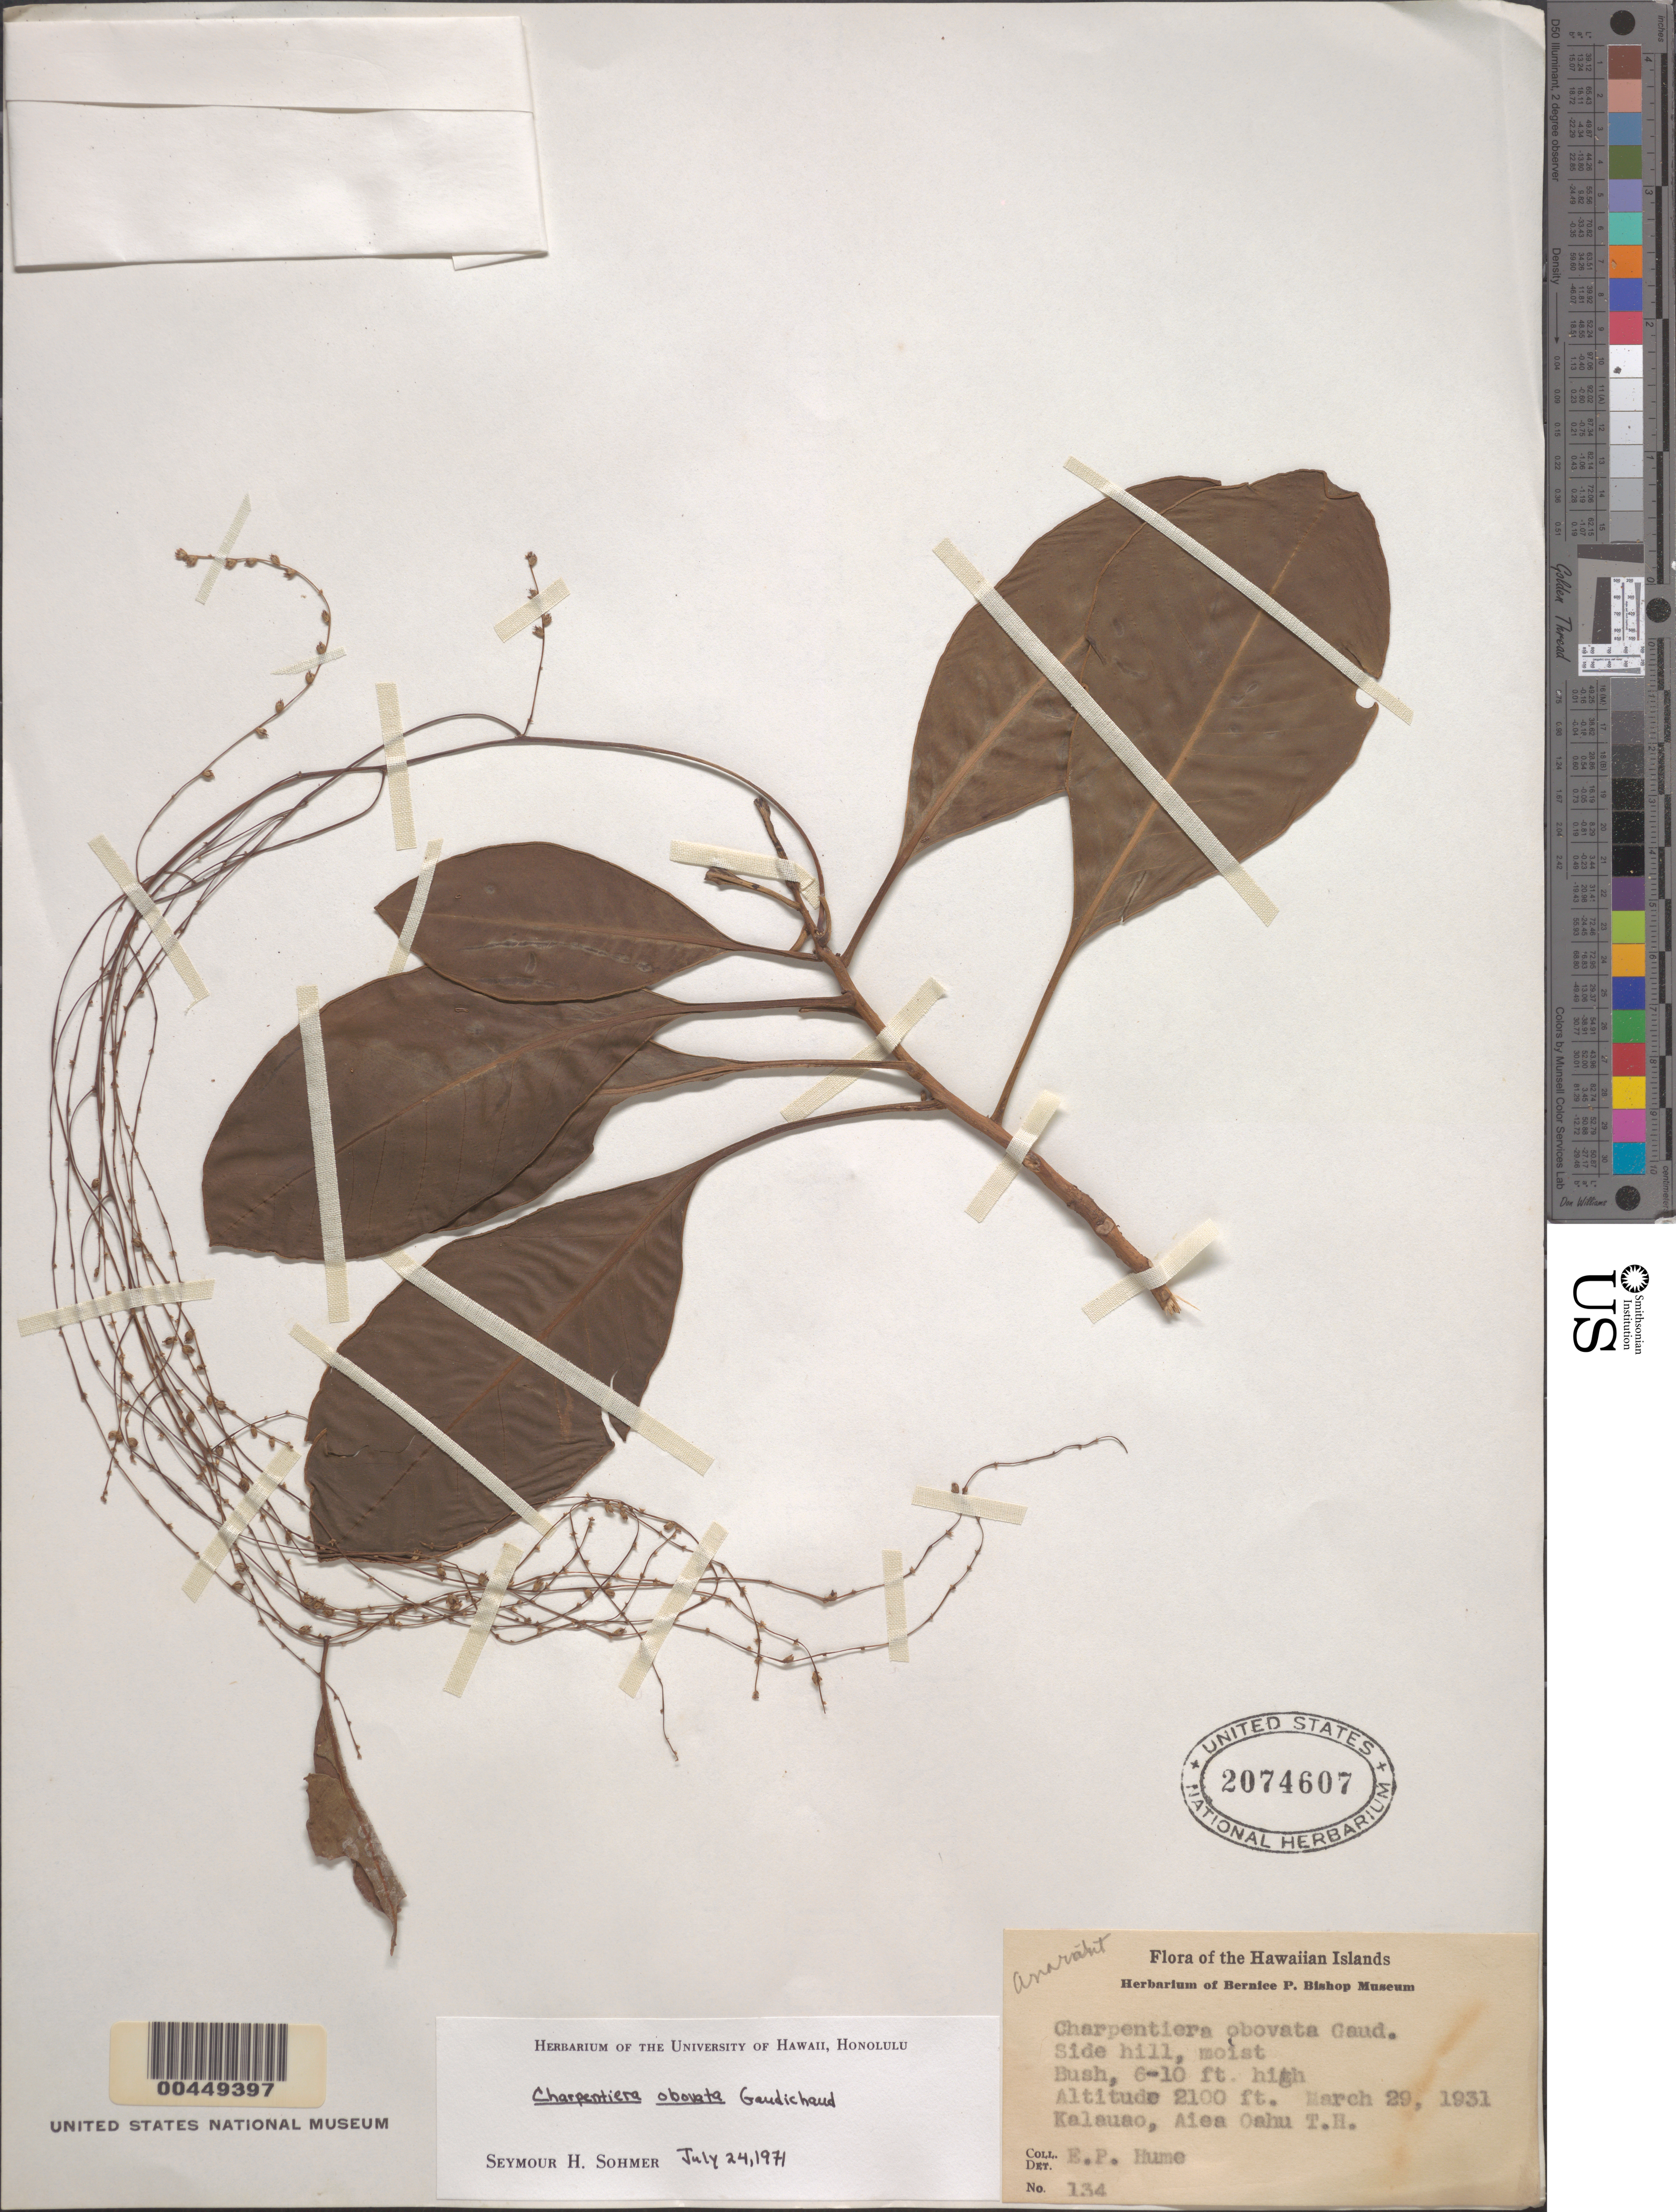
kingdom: Plantae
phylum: Tracheophyta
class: Magnoliopsida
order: Caryophyllales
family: Amaranthaceae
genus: Charpentiera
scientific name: Charpentiera obovata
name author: Gaudich.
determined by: Sohmer, S. H.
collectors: E. Hume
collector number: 134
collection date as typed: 29 Mar 1931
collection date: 1931-03-29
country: United States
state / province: Hawaii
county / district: Honolulu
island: Oahu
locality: Kalauao, Aiea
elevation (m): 640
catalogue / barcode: US 2074607